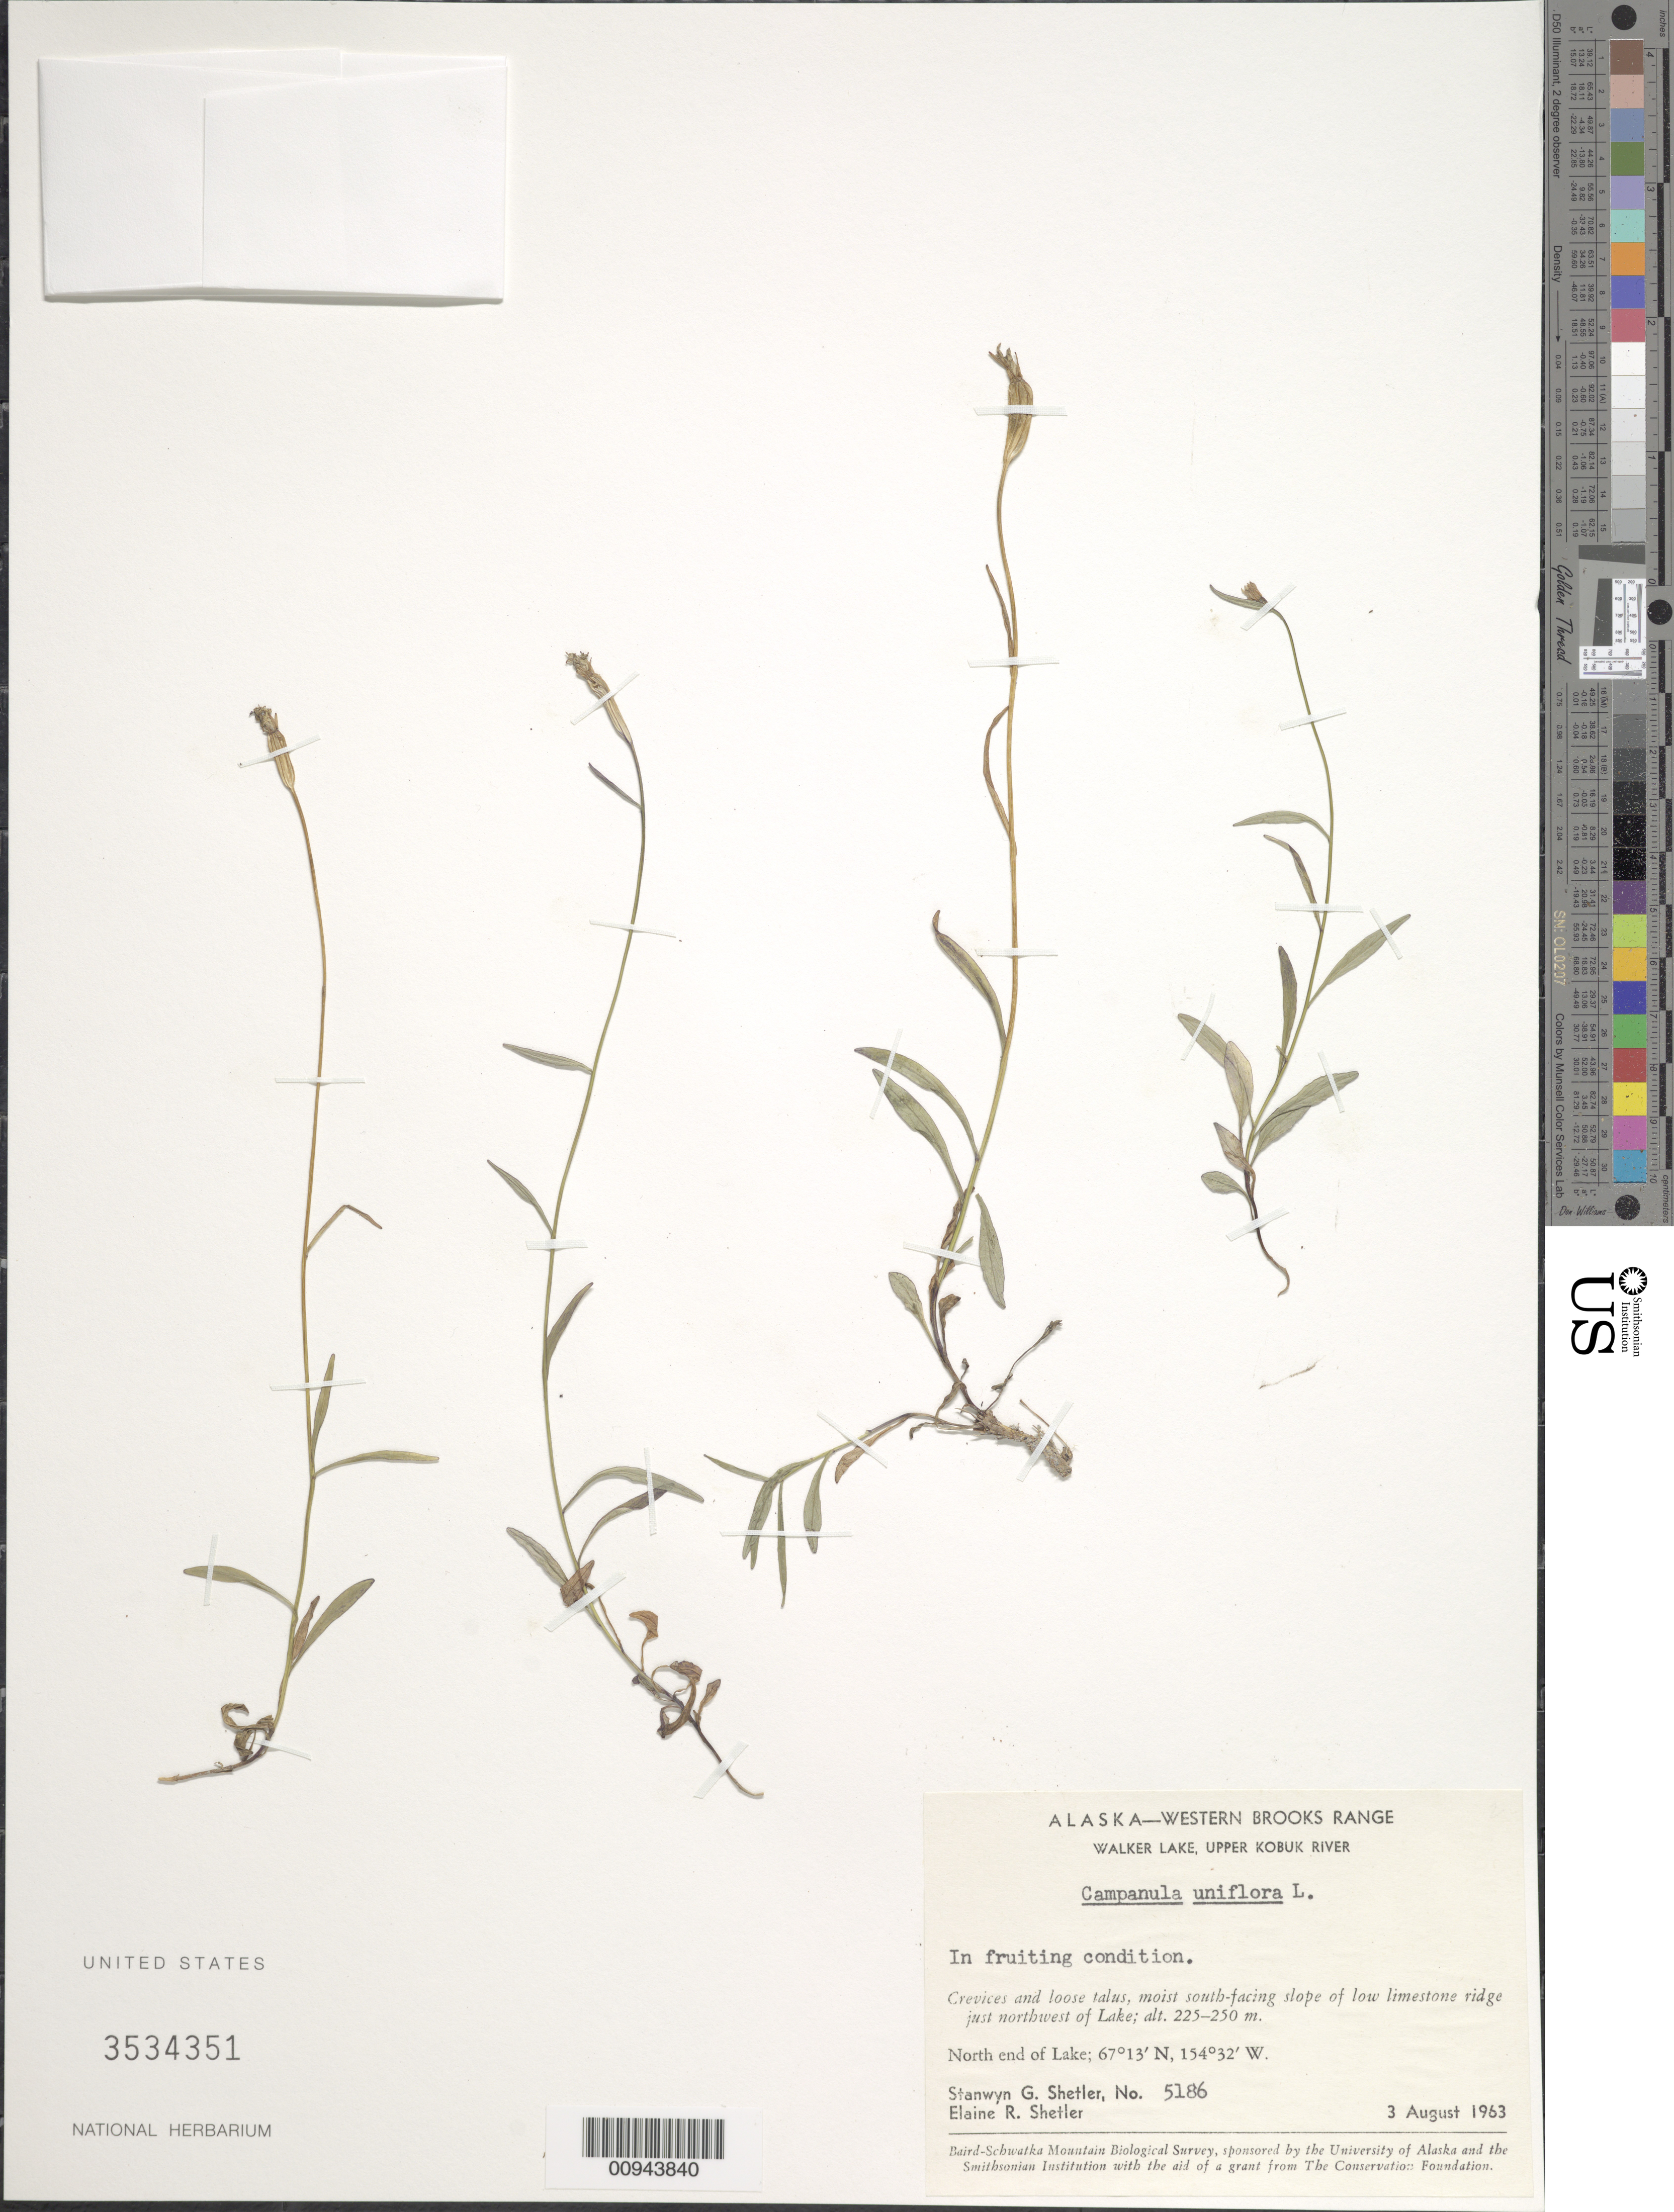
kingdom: Plantae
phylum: Tracheophyta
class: Magnoliopsida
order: Asterales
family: Campanulaceae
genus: Campanula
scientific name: Campanula uniflora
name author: L.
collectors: S. Shetler & E. R. Shetler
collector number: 5186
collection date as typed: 03 Aug 1963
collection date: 1963-08-03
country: United States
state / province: Alaska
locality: North end of Walker Lake. Western Brooks Range, Upper Kobuk River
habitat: Crevice and loose talus, moist south-facing slope of the low limestone ridge just northwest of Lake.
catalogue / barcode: US 3534351